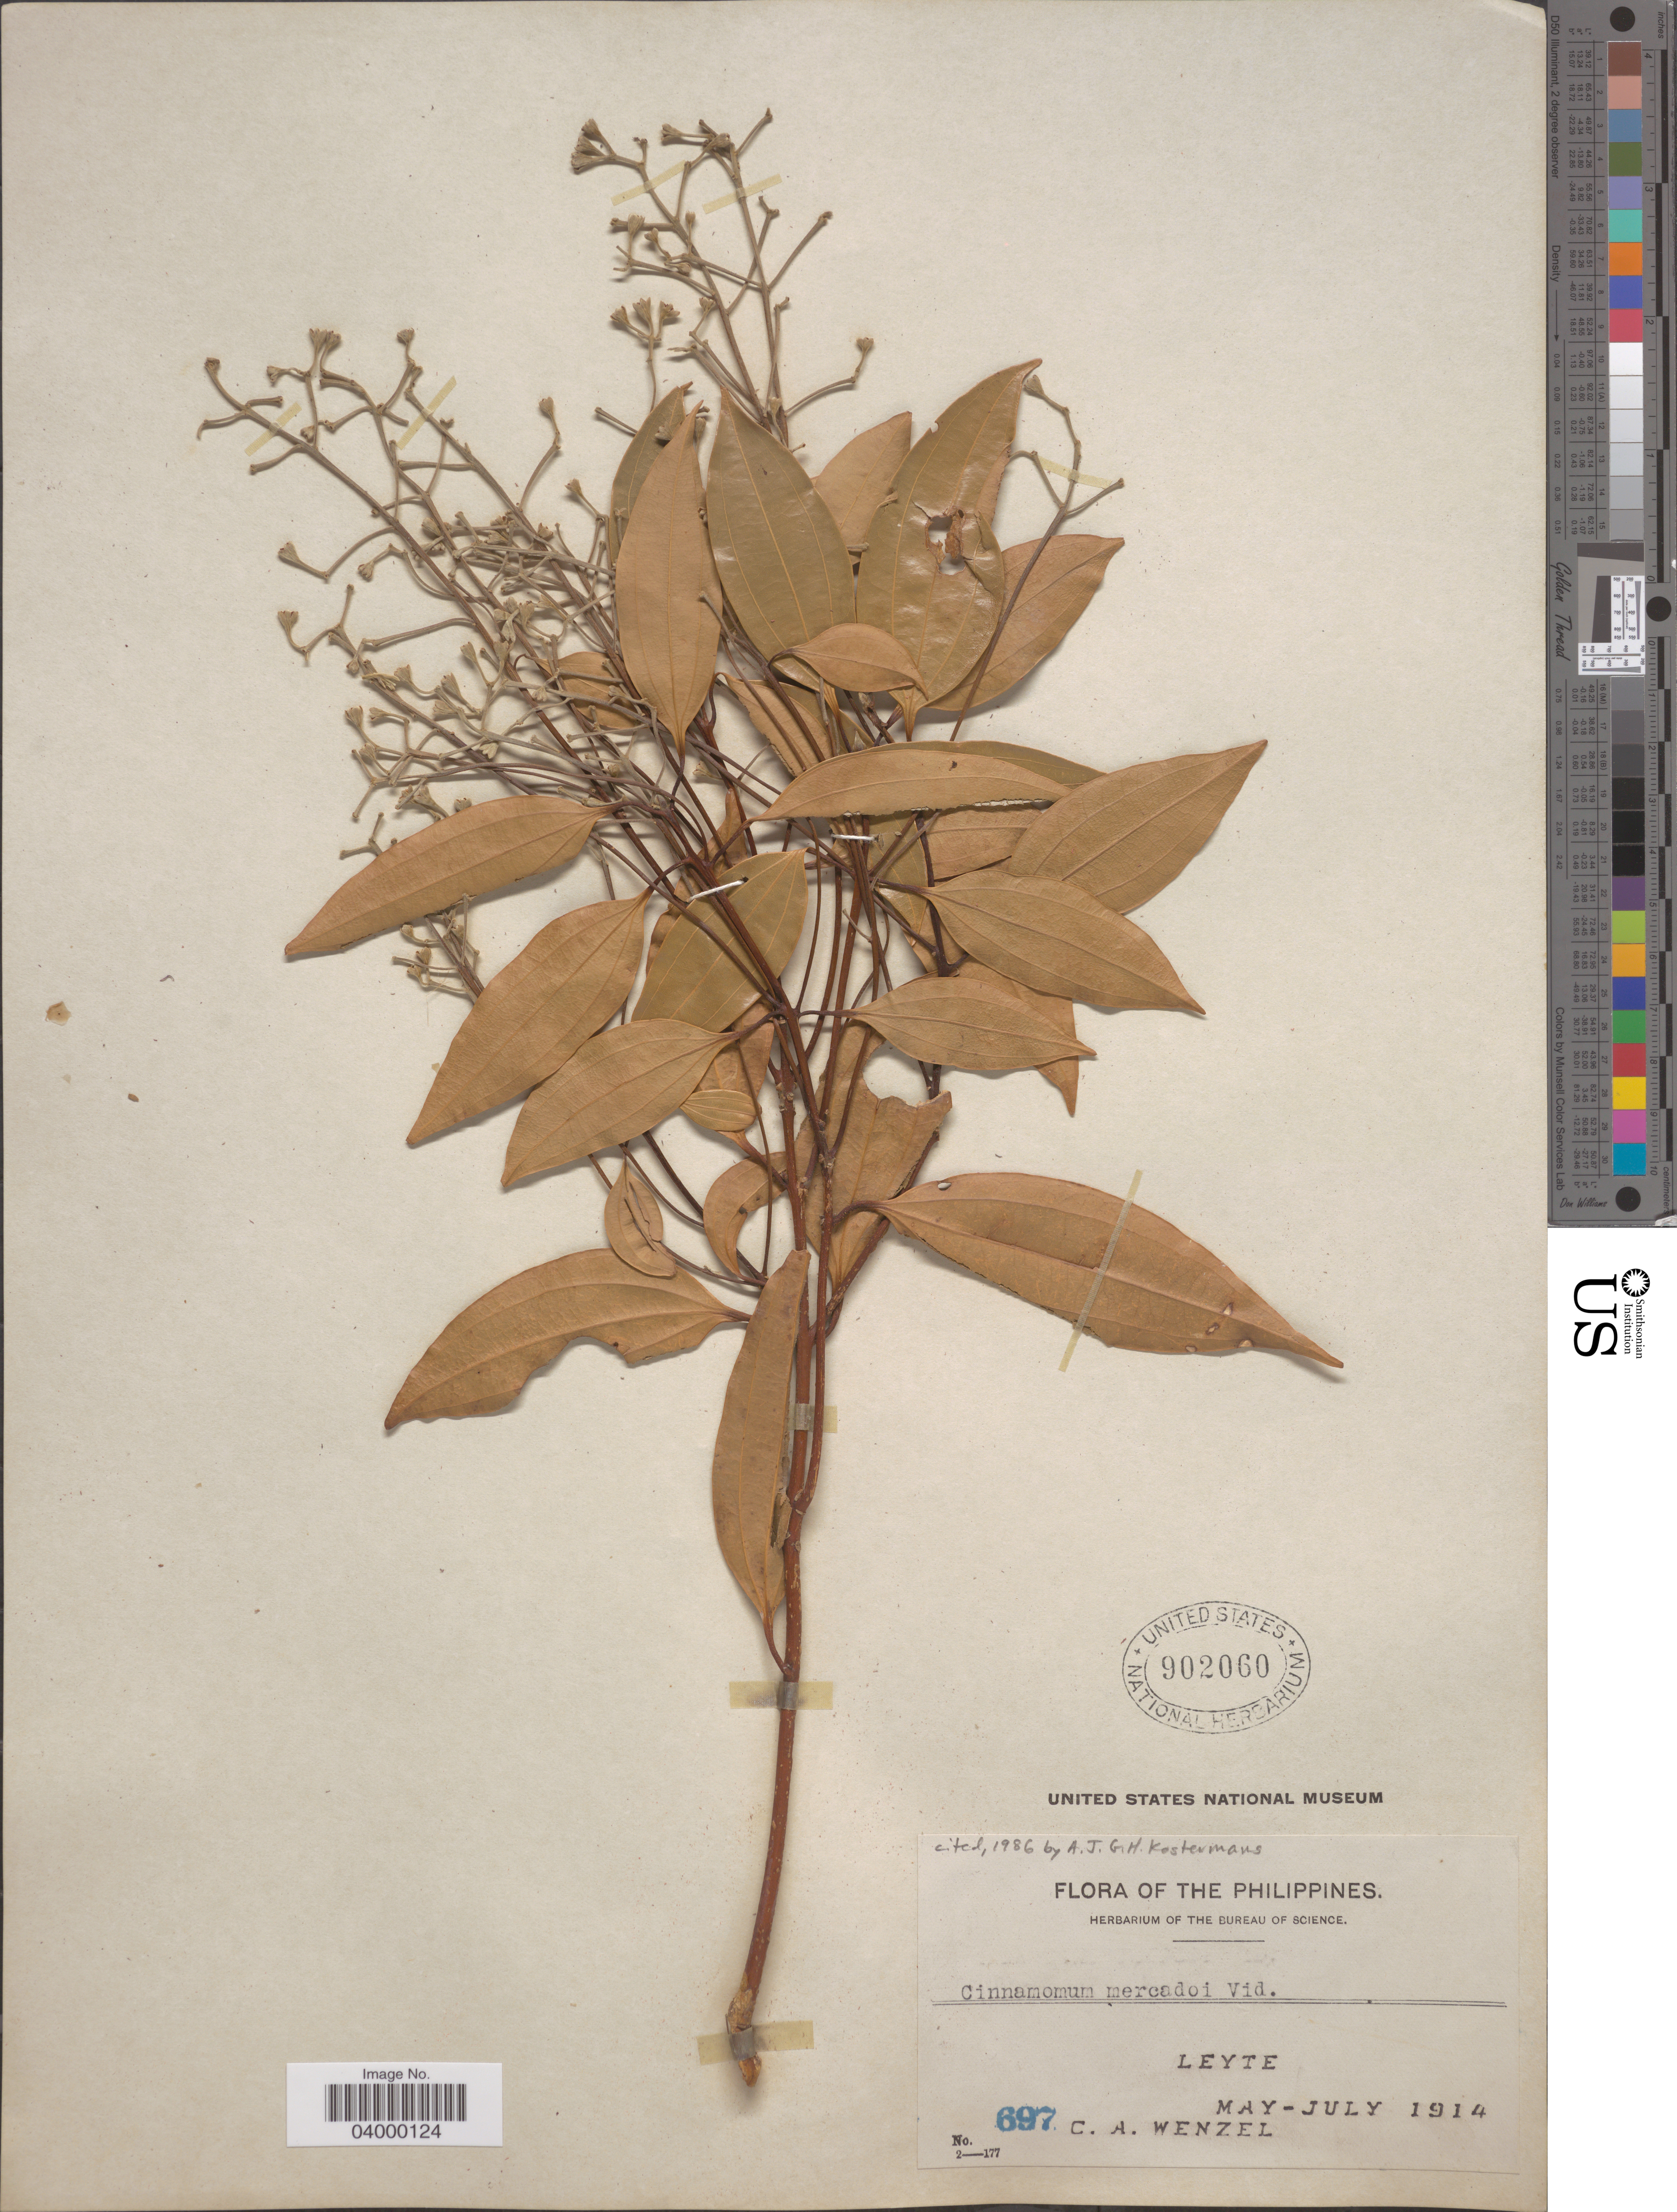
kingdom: Plantae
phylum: Tracheophyta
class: Magnoliopsida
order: Laurales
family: Lauraceae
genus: Cinnamomum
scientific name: Cinnamomum mercadoi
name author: Vidal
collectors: C. Wenzel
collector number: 697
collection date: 1914-05/1914-07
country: Philippines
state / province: Eastern Visayas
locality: Leyte.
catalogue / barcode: US 902060